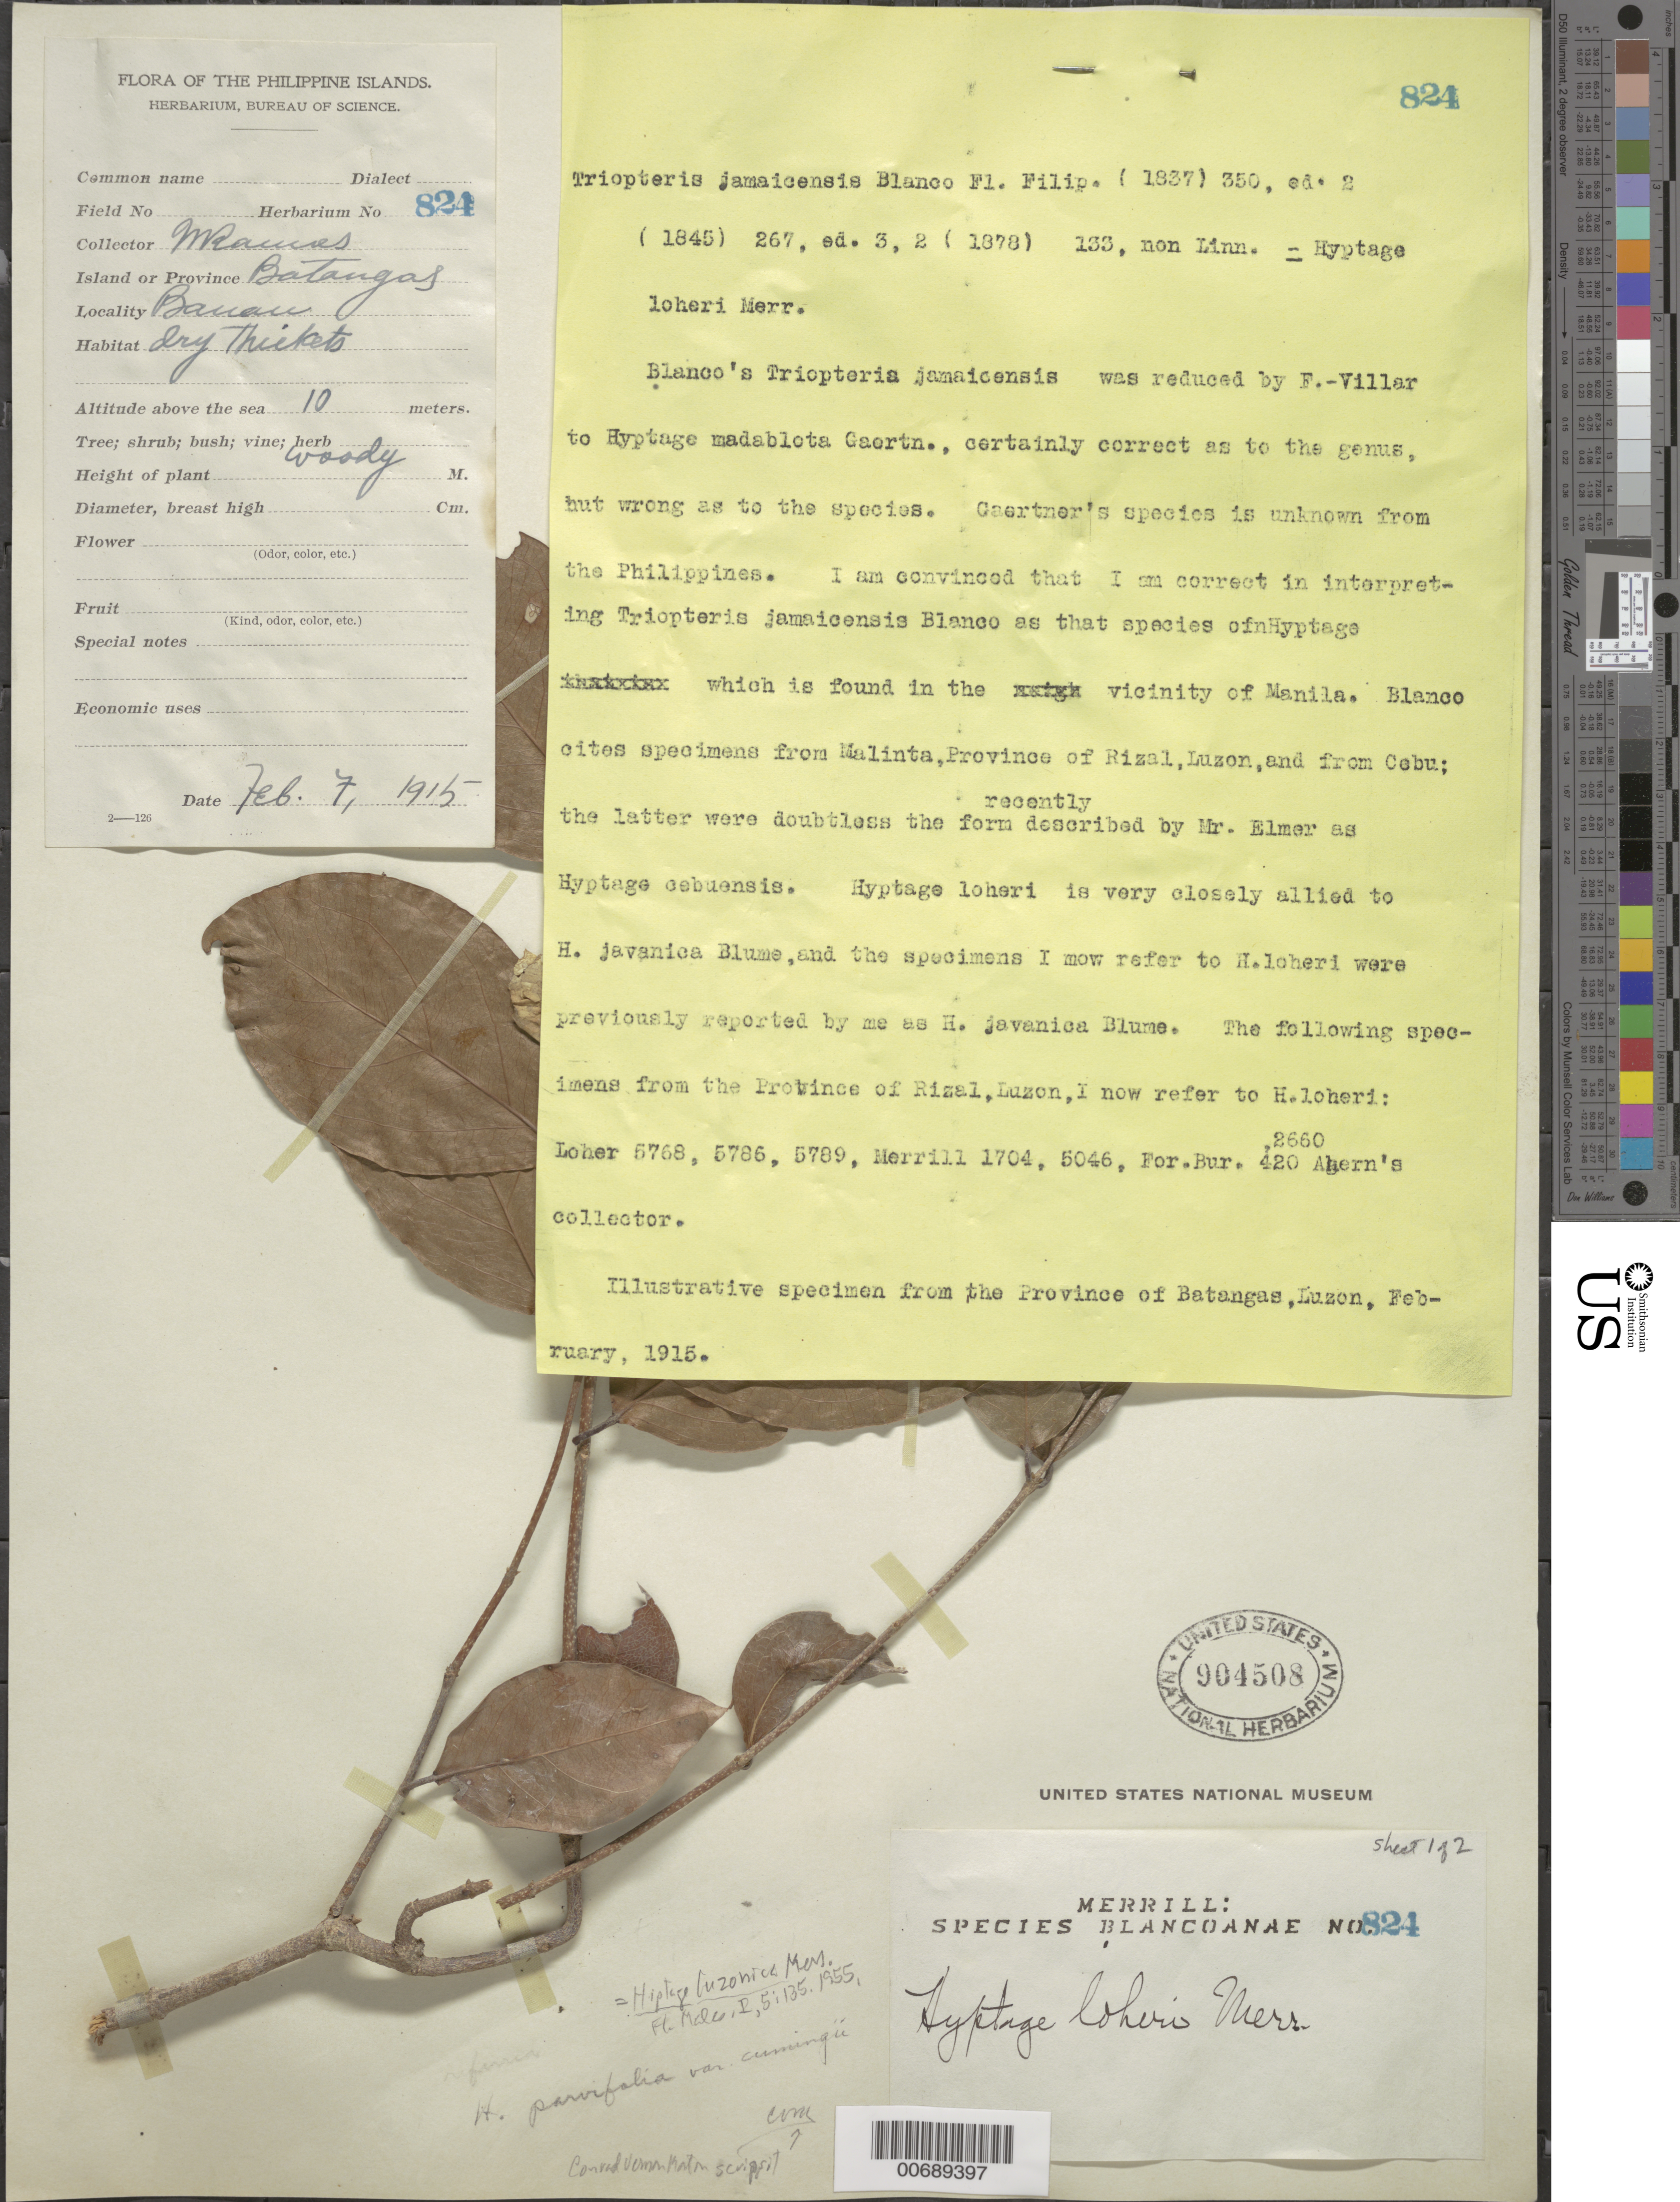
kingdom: Plantae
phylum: Tracheophyta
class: Magnoliopsida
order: Malpighiales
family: Malpighiaceae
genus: Hiptage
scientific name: Hiptage luzonica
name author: Merr.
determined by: Jacobs, M.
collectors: M. Ramos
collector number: Sp. Blancoan. 0824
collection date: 1915-02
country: Philippines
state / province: Calabarzon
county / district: Batangas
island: Luzon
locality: Banan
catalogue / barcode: US 904508